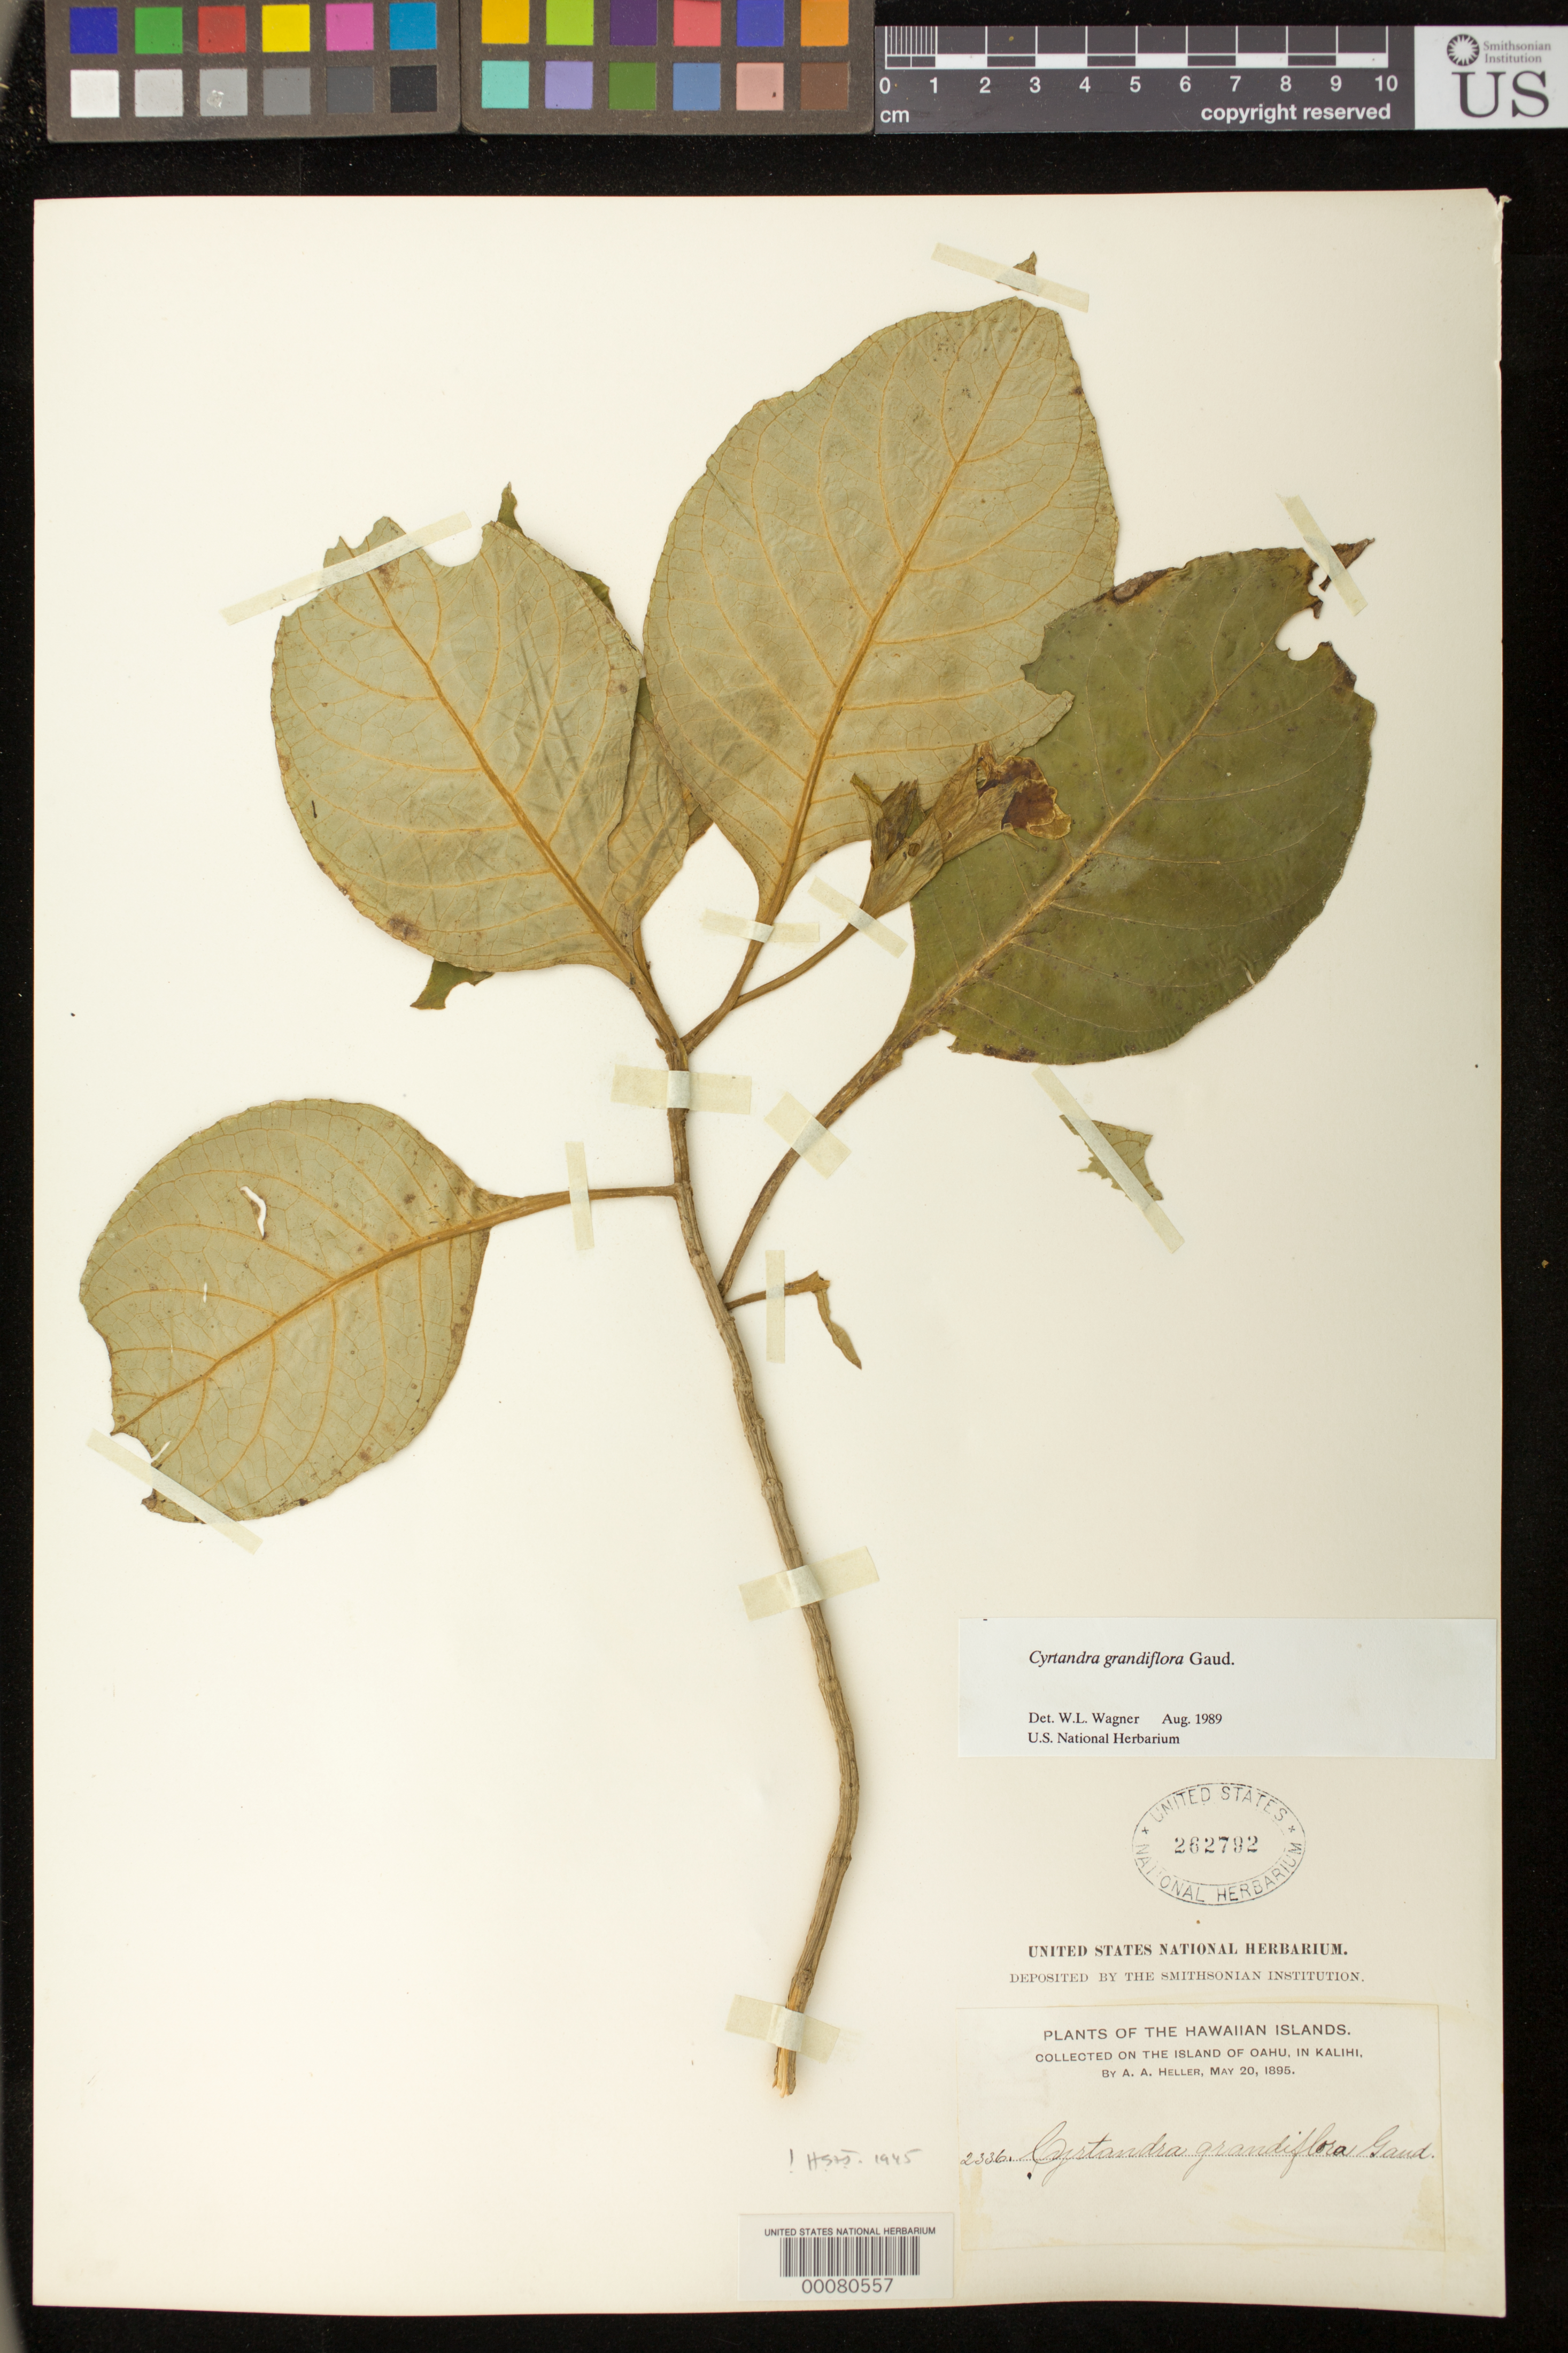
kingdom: Plantae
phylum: Tracheophyta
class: Magnoliopsida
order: Lamiales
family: Gesneriaceae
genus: Cyrtandra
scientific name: Cyrtandra grandiflora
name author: Gaudich.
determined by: St. John, H.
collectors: A. A. Heller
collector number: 2336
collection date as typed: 20 May 1895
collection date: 1895-05-20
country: United States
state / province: Hawaii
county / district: Honolulu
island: Oahu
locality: In Kalihi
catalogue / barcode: US 262792